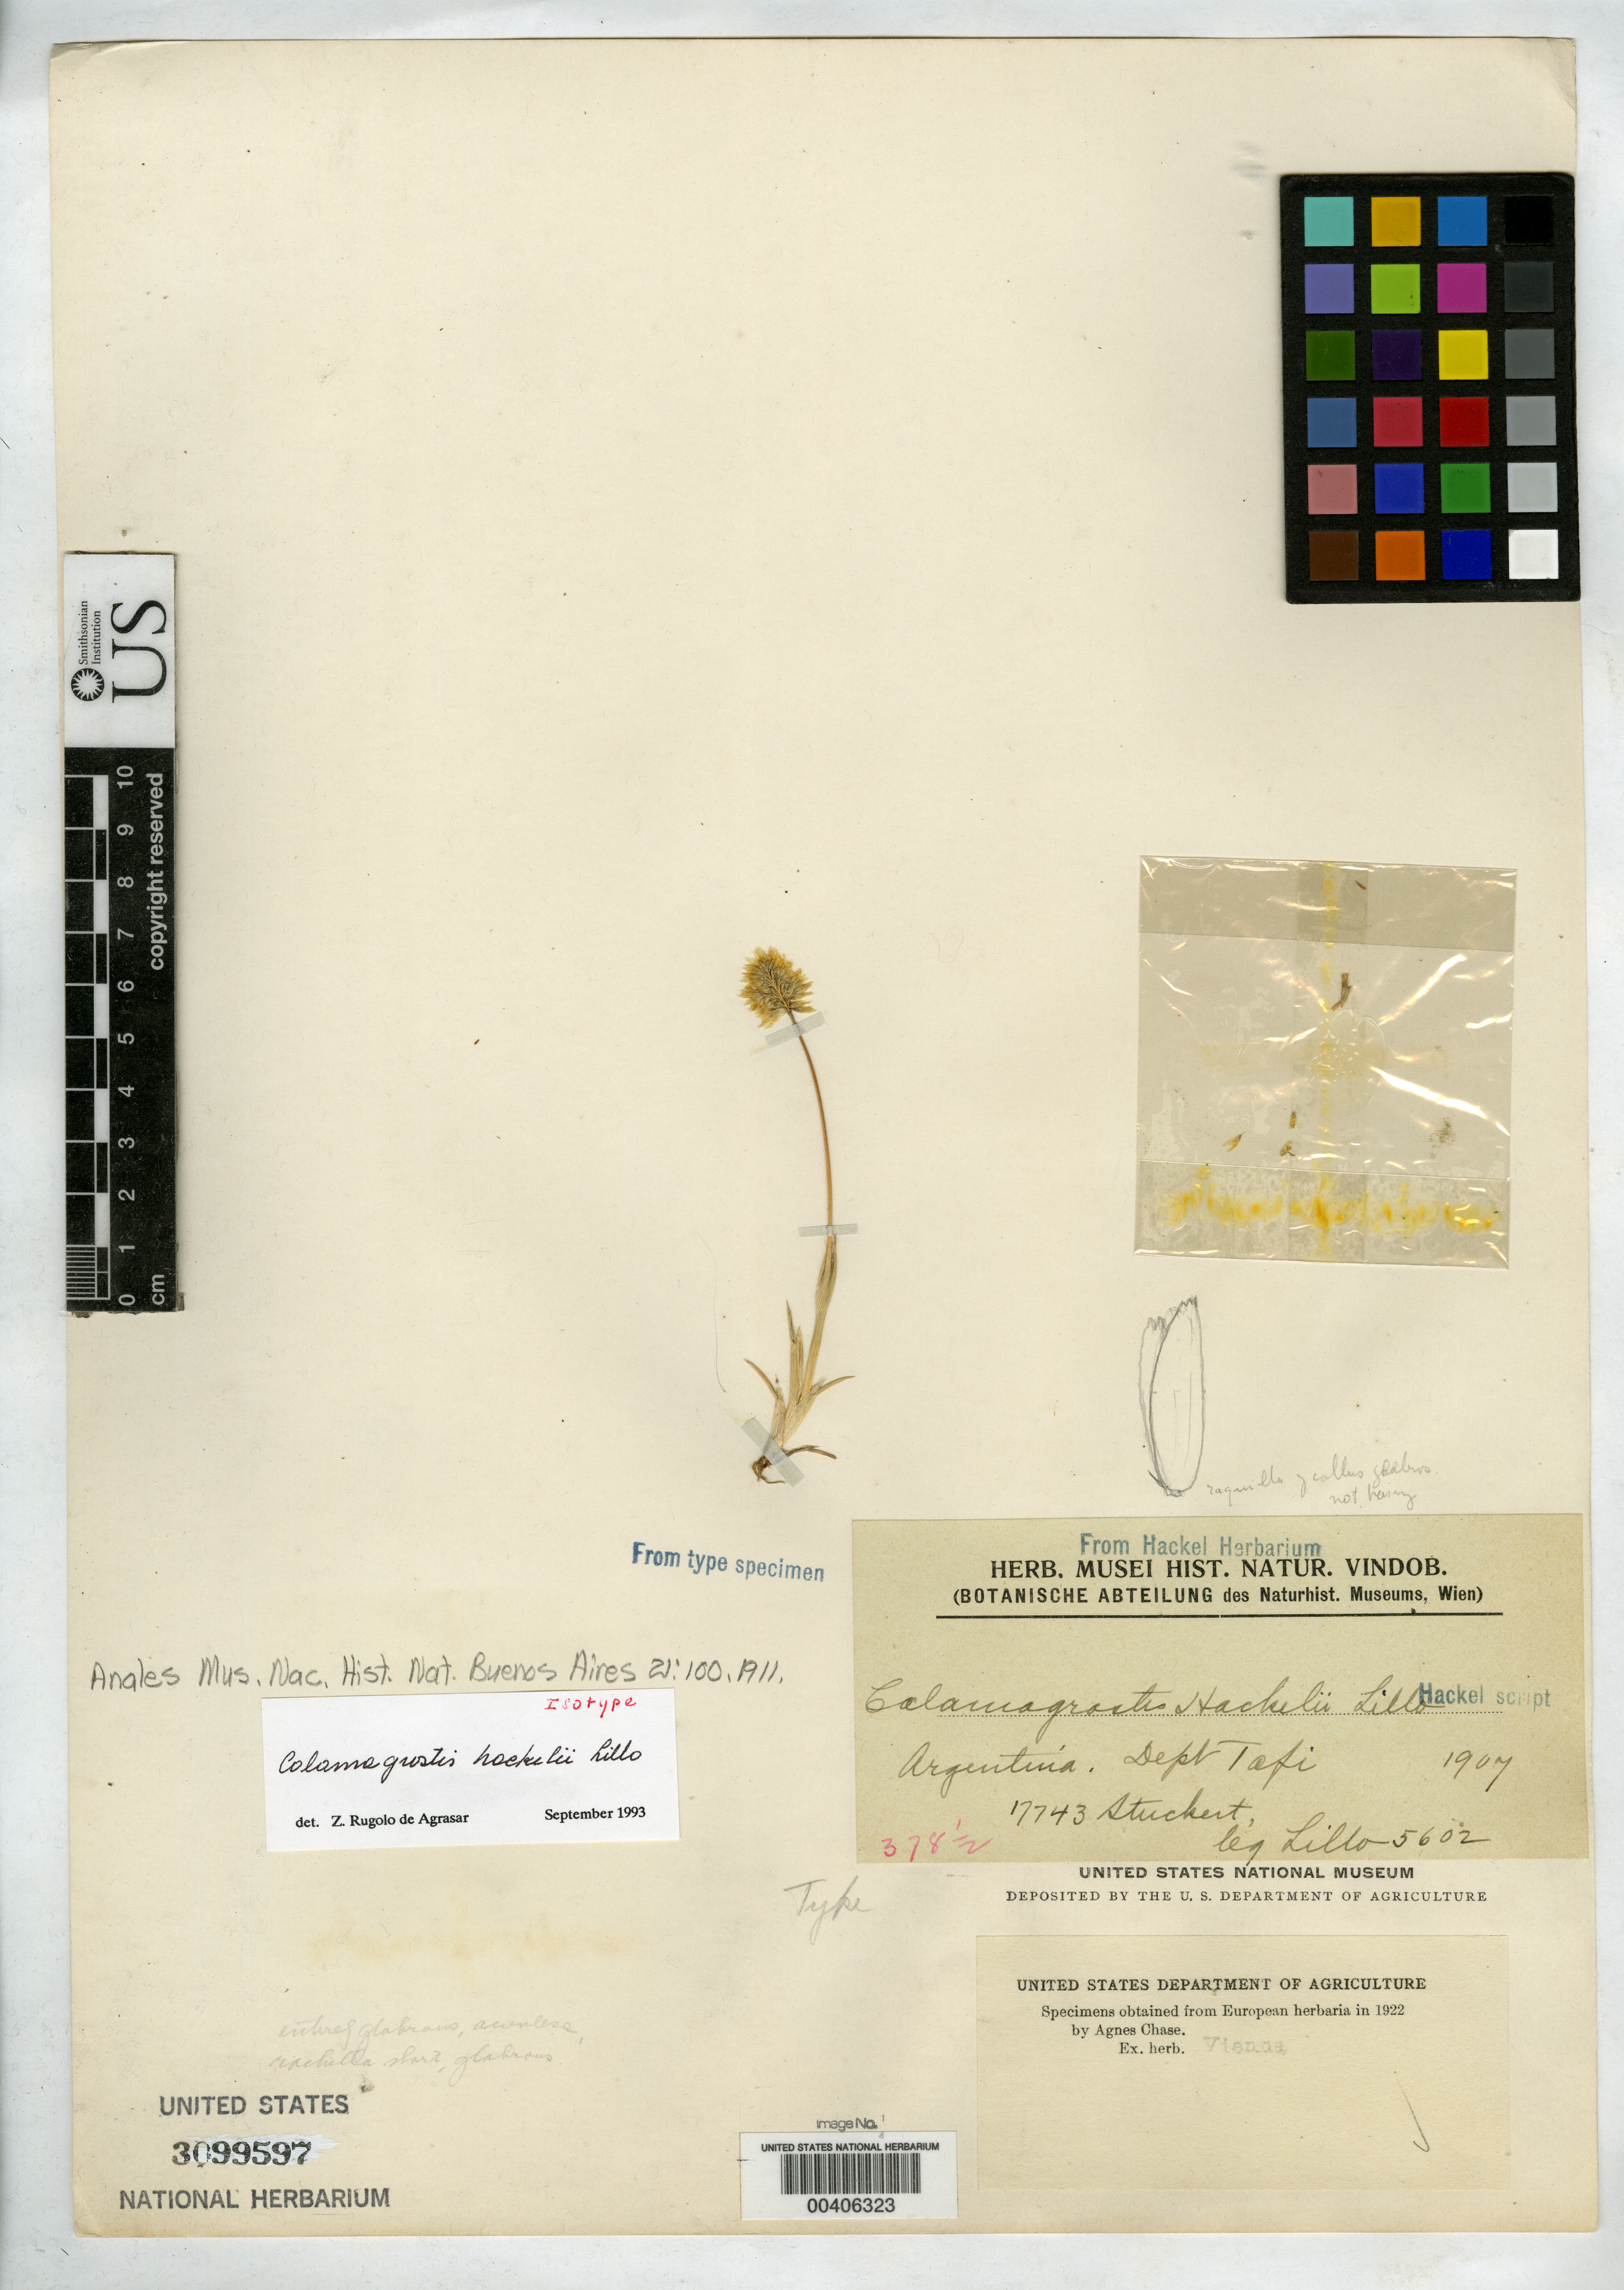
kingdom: Plantae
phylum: Tracheophyta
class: Liliopsida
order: Poales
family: Poaceae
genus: Calamagrostis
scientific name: Calamagrostis hackelii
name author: Lillo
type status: Isotype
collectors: M. Lillo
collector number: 5602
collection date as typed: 1907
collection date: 1907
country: Argentina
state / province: Tucumán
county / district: Tafí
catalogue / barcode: US 3099597